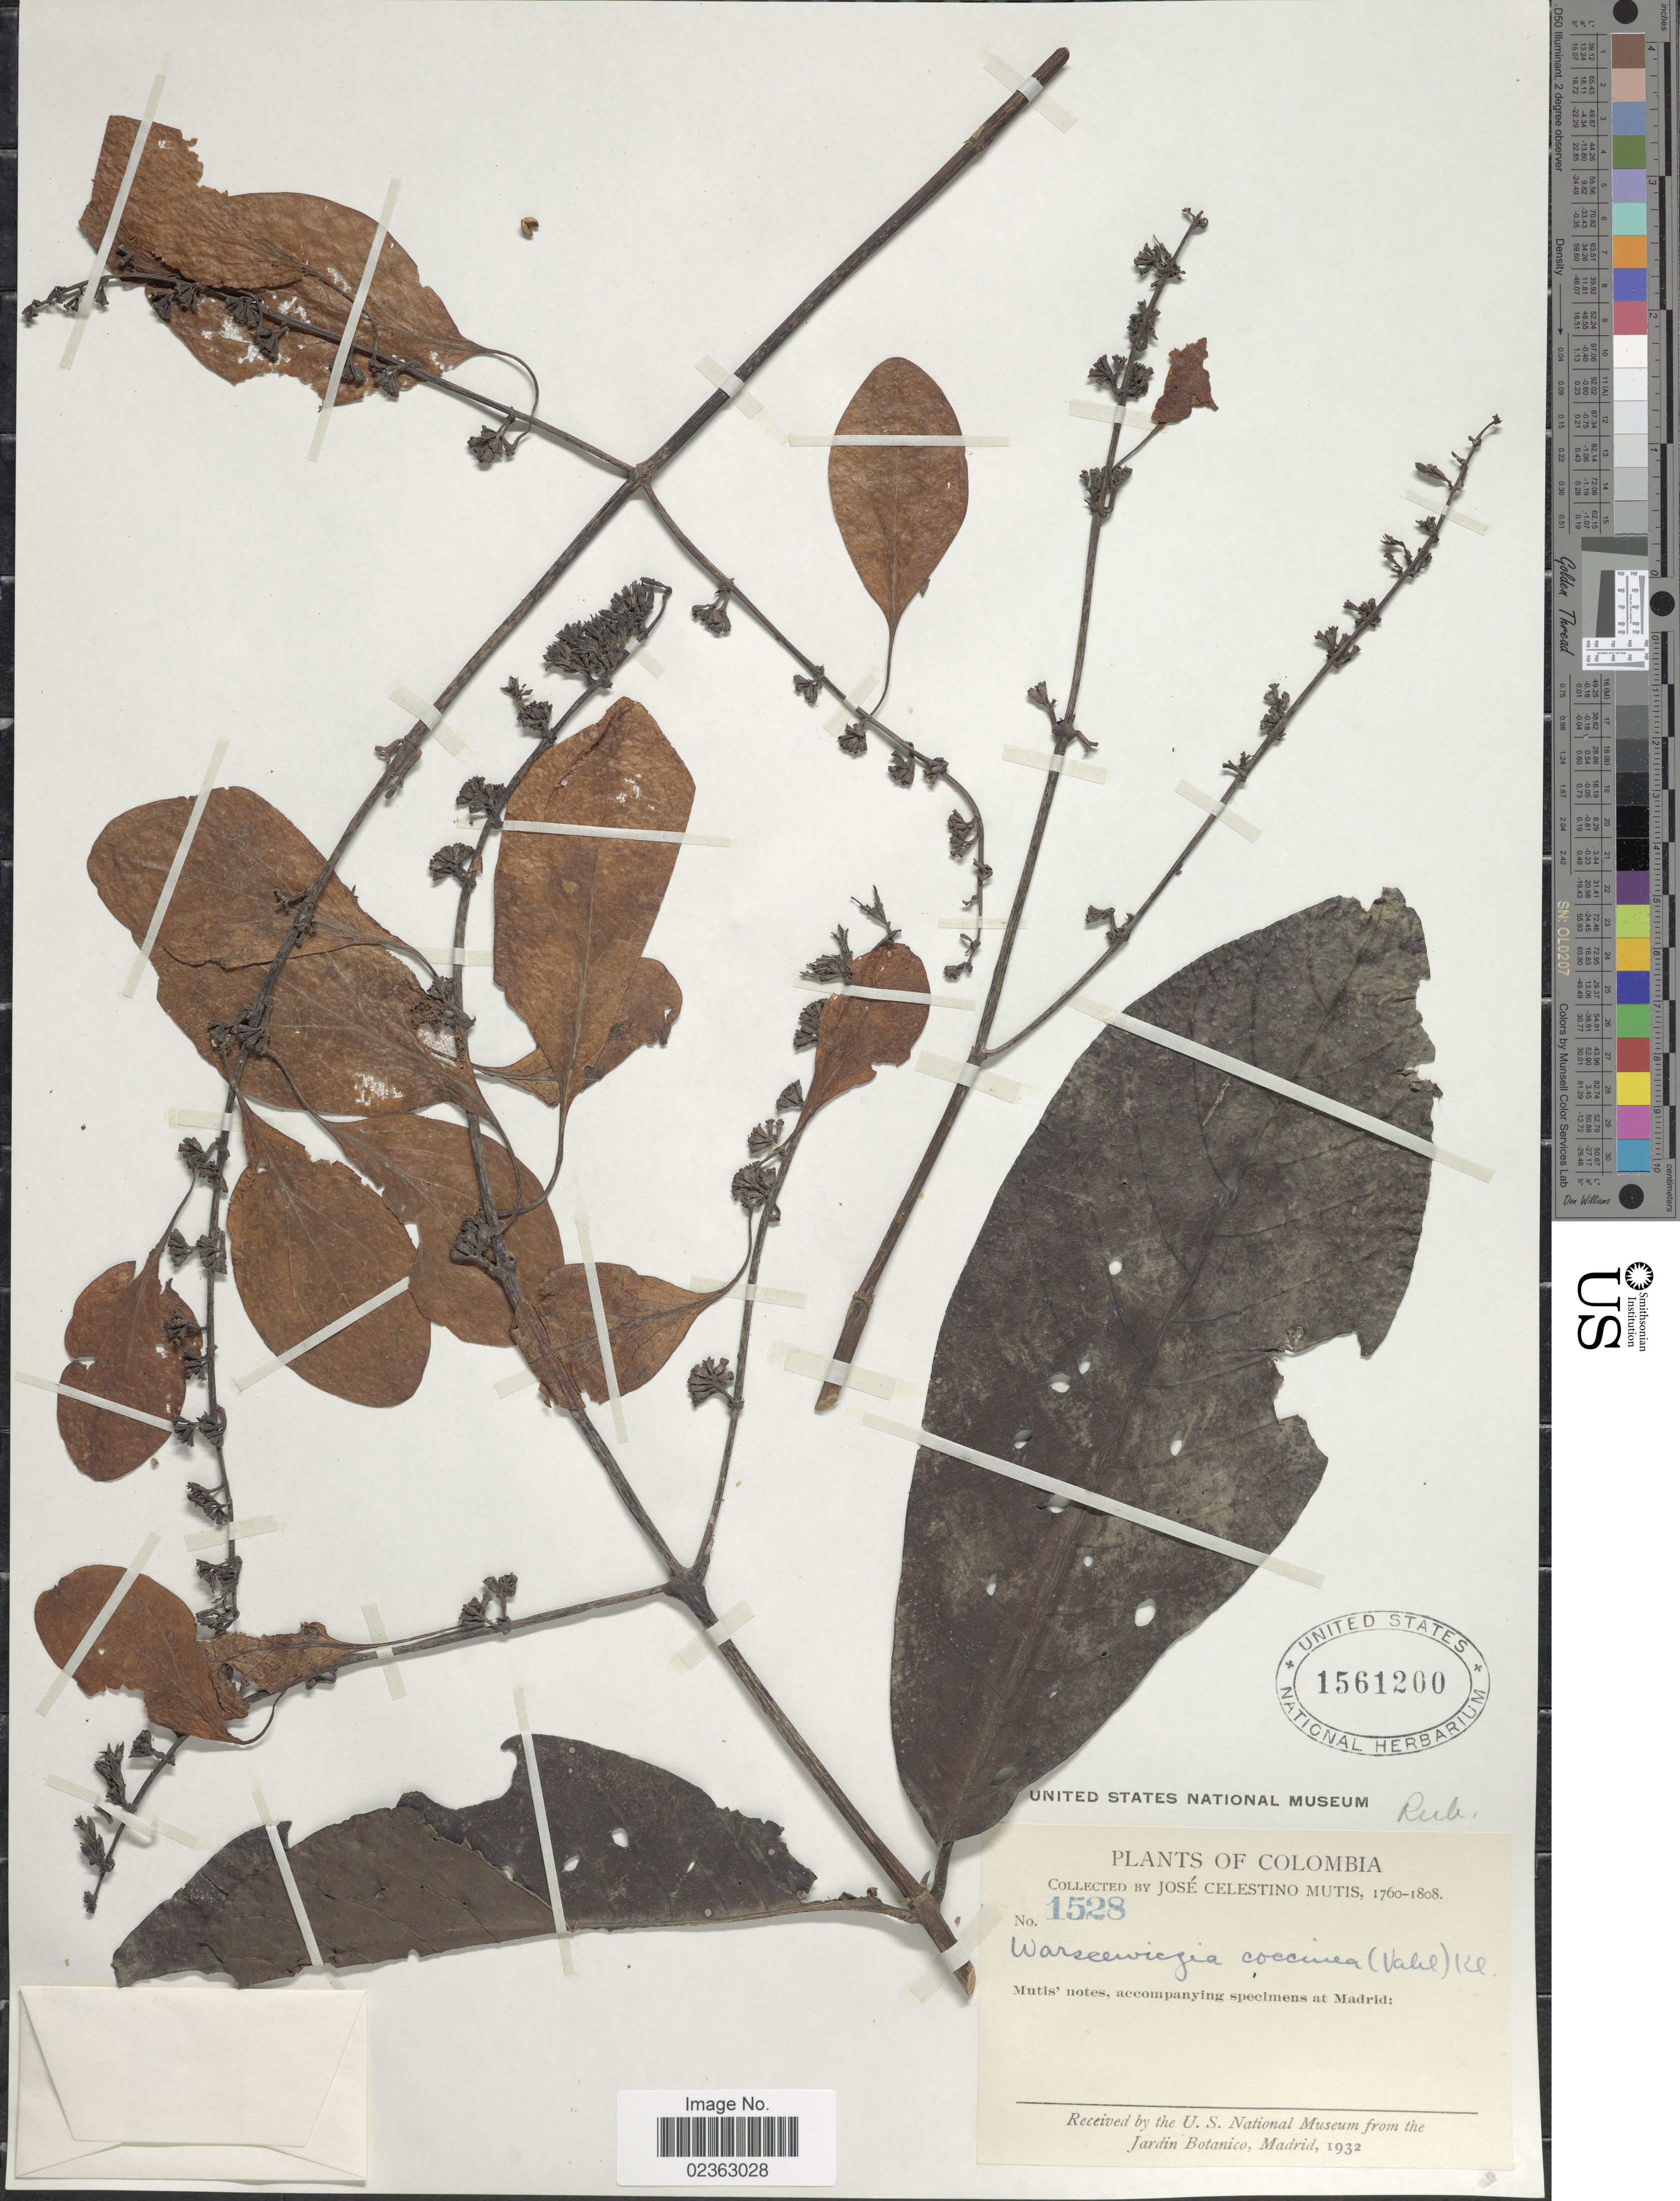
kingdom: Plantae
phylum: Tracheophyta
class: Magnoliopsida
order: Gentianales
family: Rubiaceae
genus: Warszewiczia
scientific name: Warszewiczia coccinea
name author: (Vahl) Klotzsch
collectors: J. C. B. Mutis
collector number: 1528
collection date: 1760/1808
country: Colombia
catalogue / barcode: US 1561200